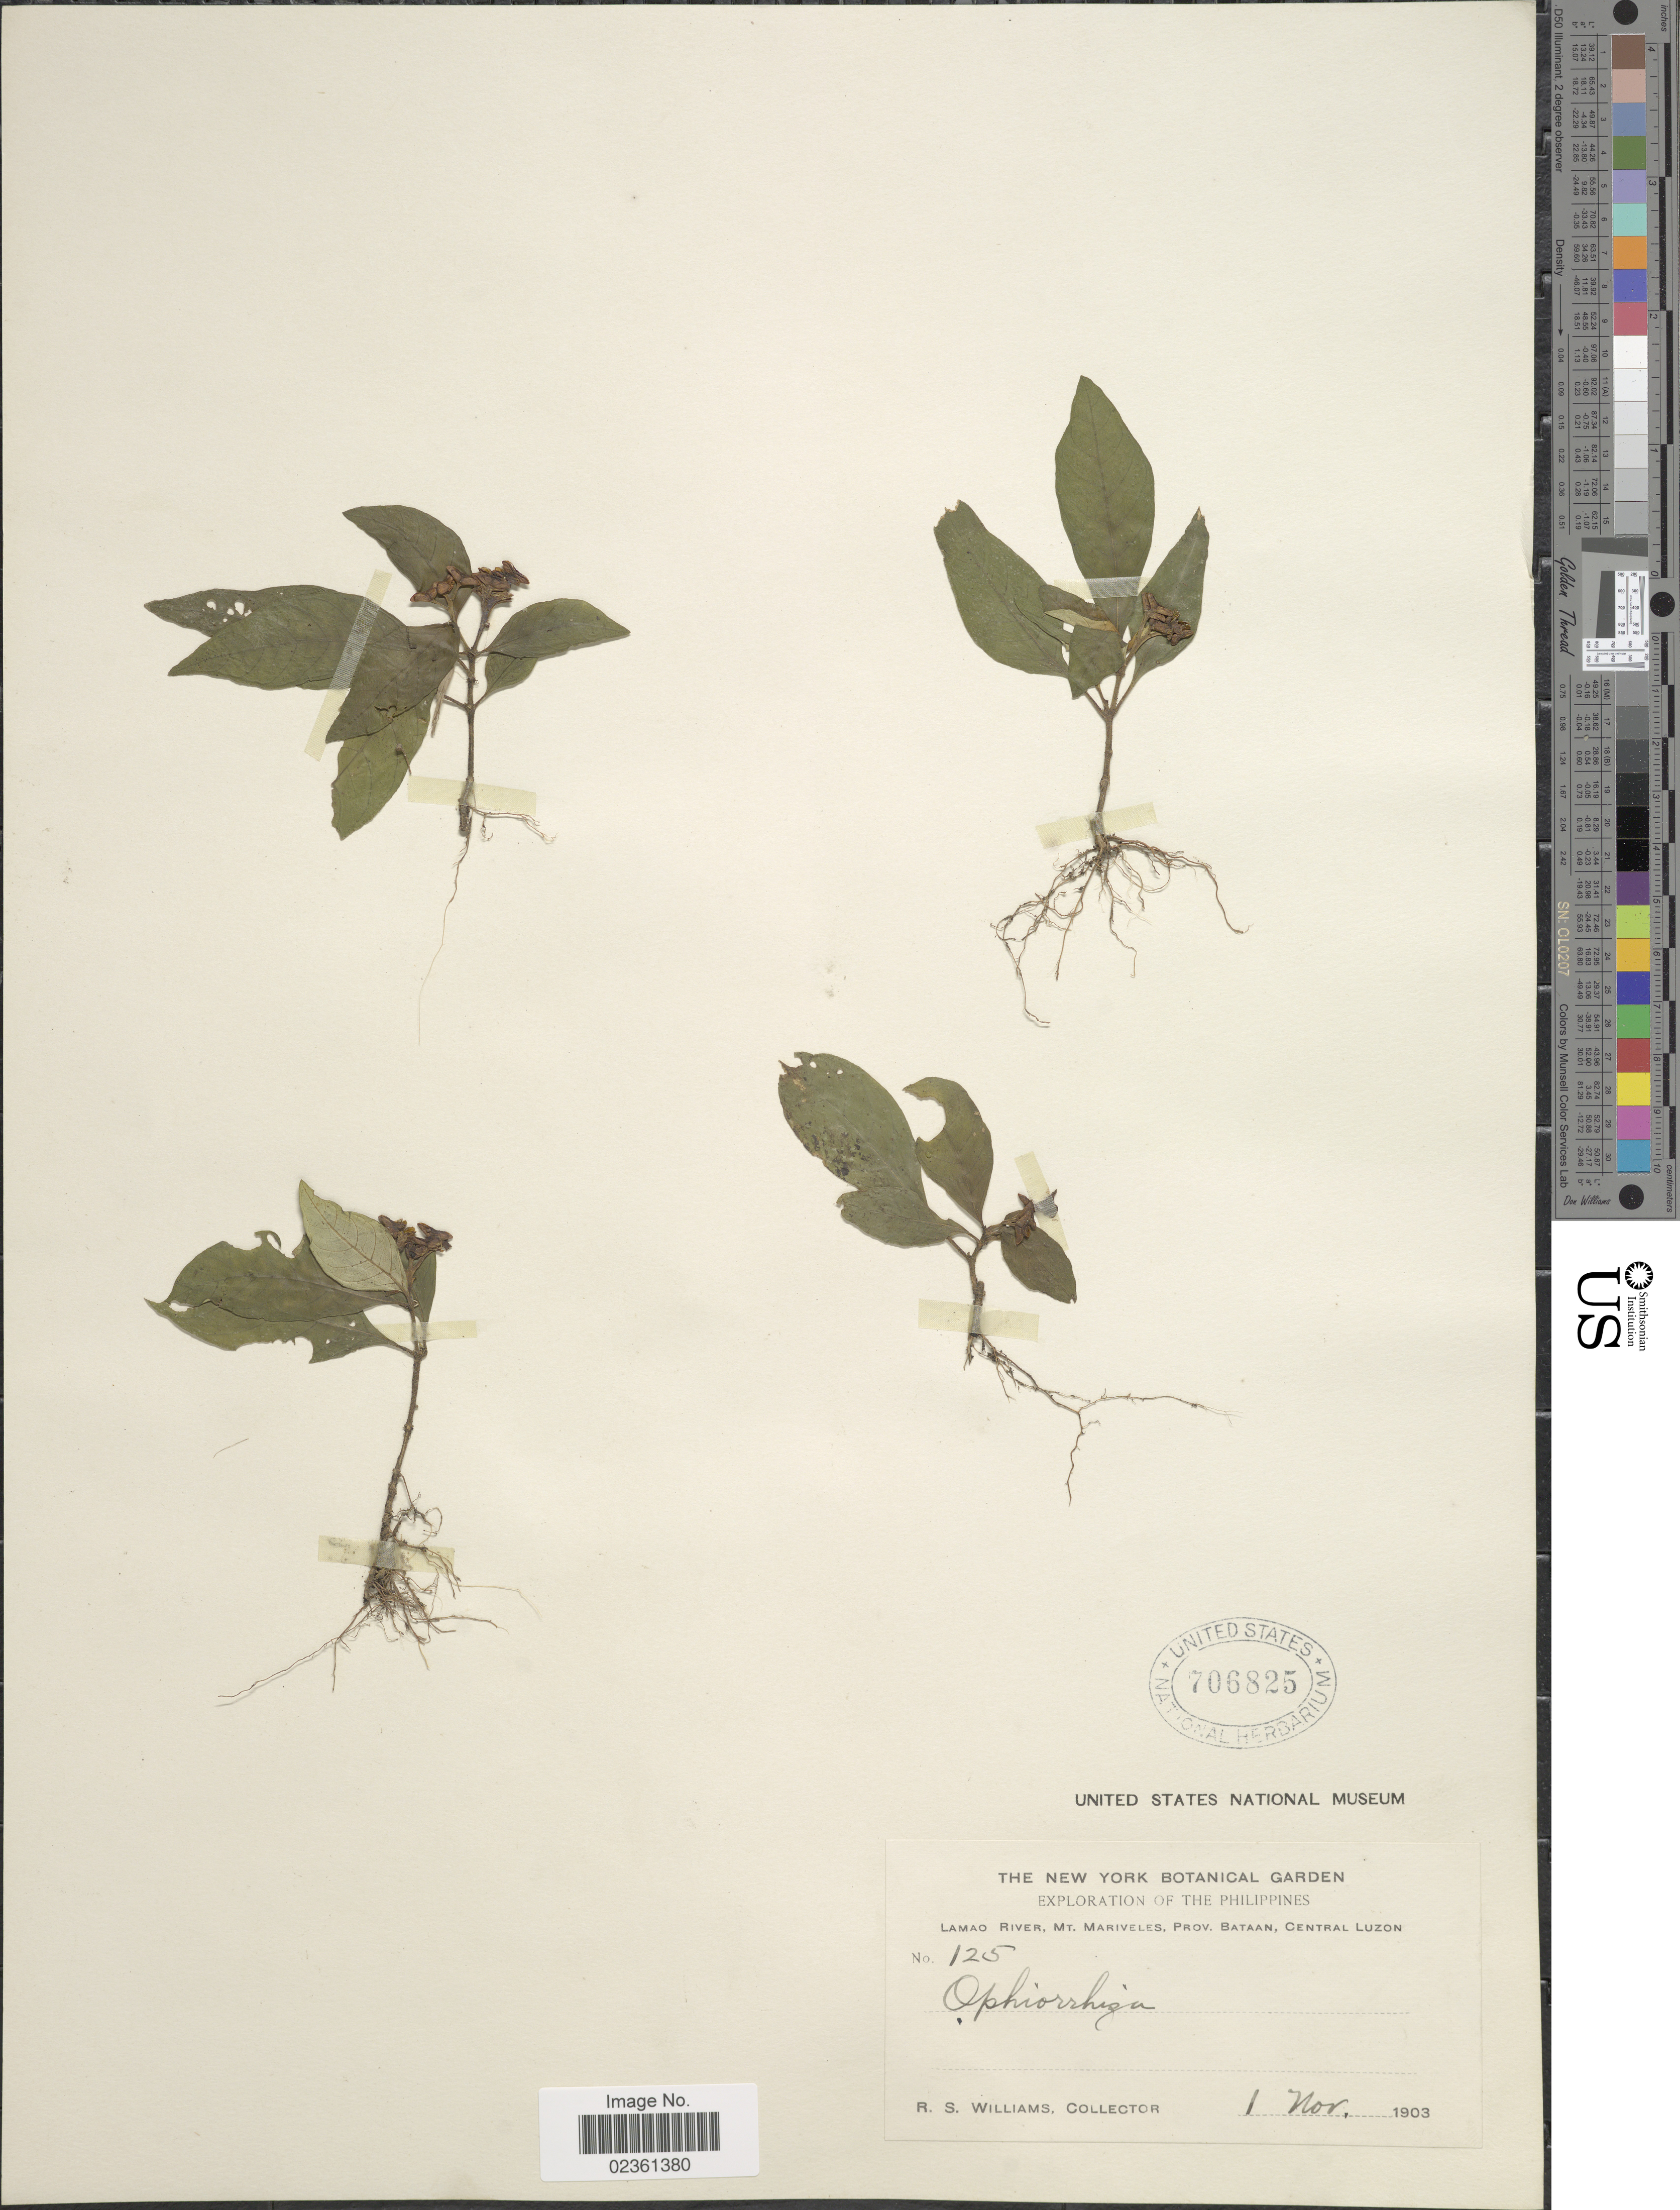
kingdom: Plantae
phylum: Tracheophyta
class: Magnoliopsida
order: Gentianales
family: Rubiaceae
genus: Ophiorrhiza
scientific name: Ophiorrhiza oblongifolia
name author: DC.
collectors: R. S. Williams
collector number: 125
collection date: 1903-11-01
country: Philippines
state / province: Central Luzon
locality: Lamao River, Mt. Mariveles, Prov. Bataan.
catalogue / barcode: US 706825